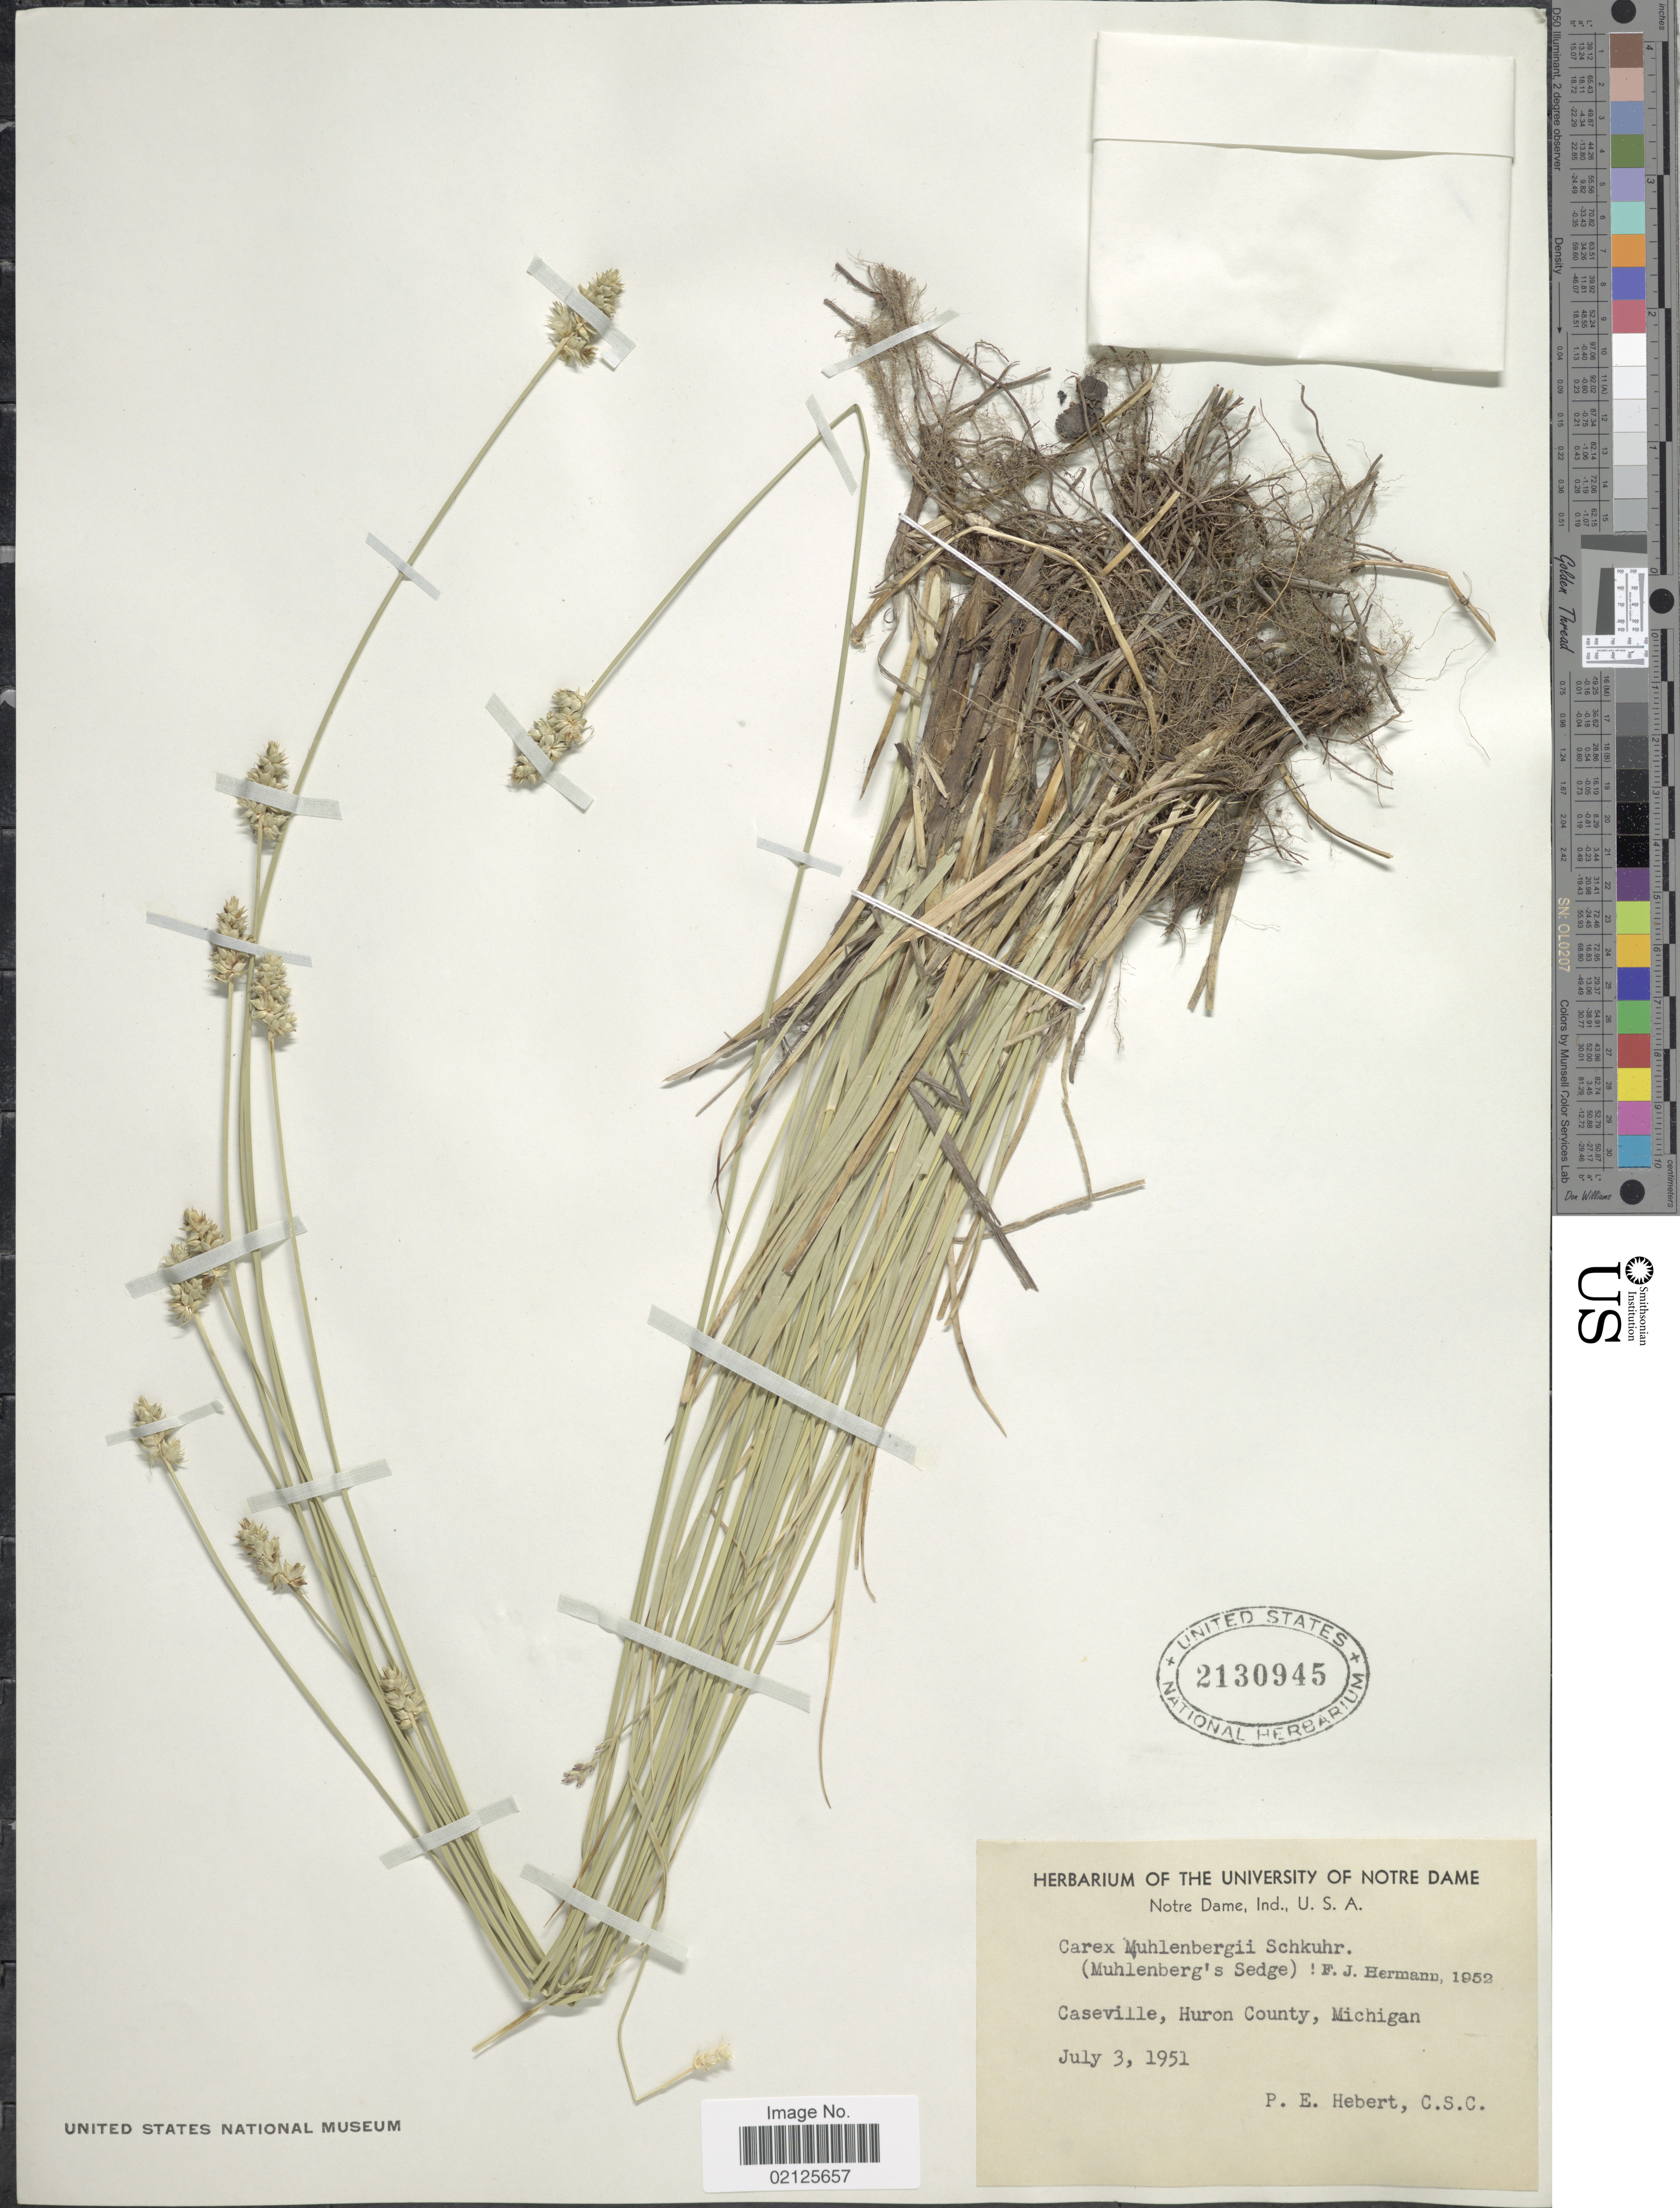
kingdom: Plantae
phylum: Tracheophyta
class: Liliopsida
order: Poales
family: Cyperaceae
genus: Carex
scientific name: Carex muehlenbergii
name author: Willd.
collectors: P. Hebert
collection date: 1951-07-03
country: United States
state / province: Michigan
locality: Caseville, Huron County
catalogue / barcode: US 2130945